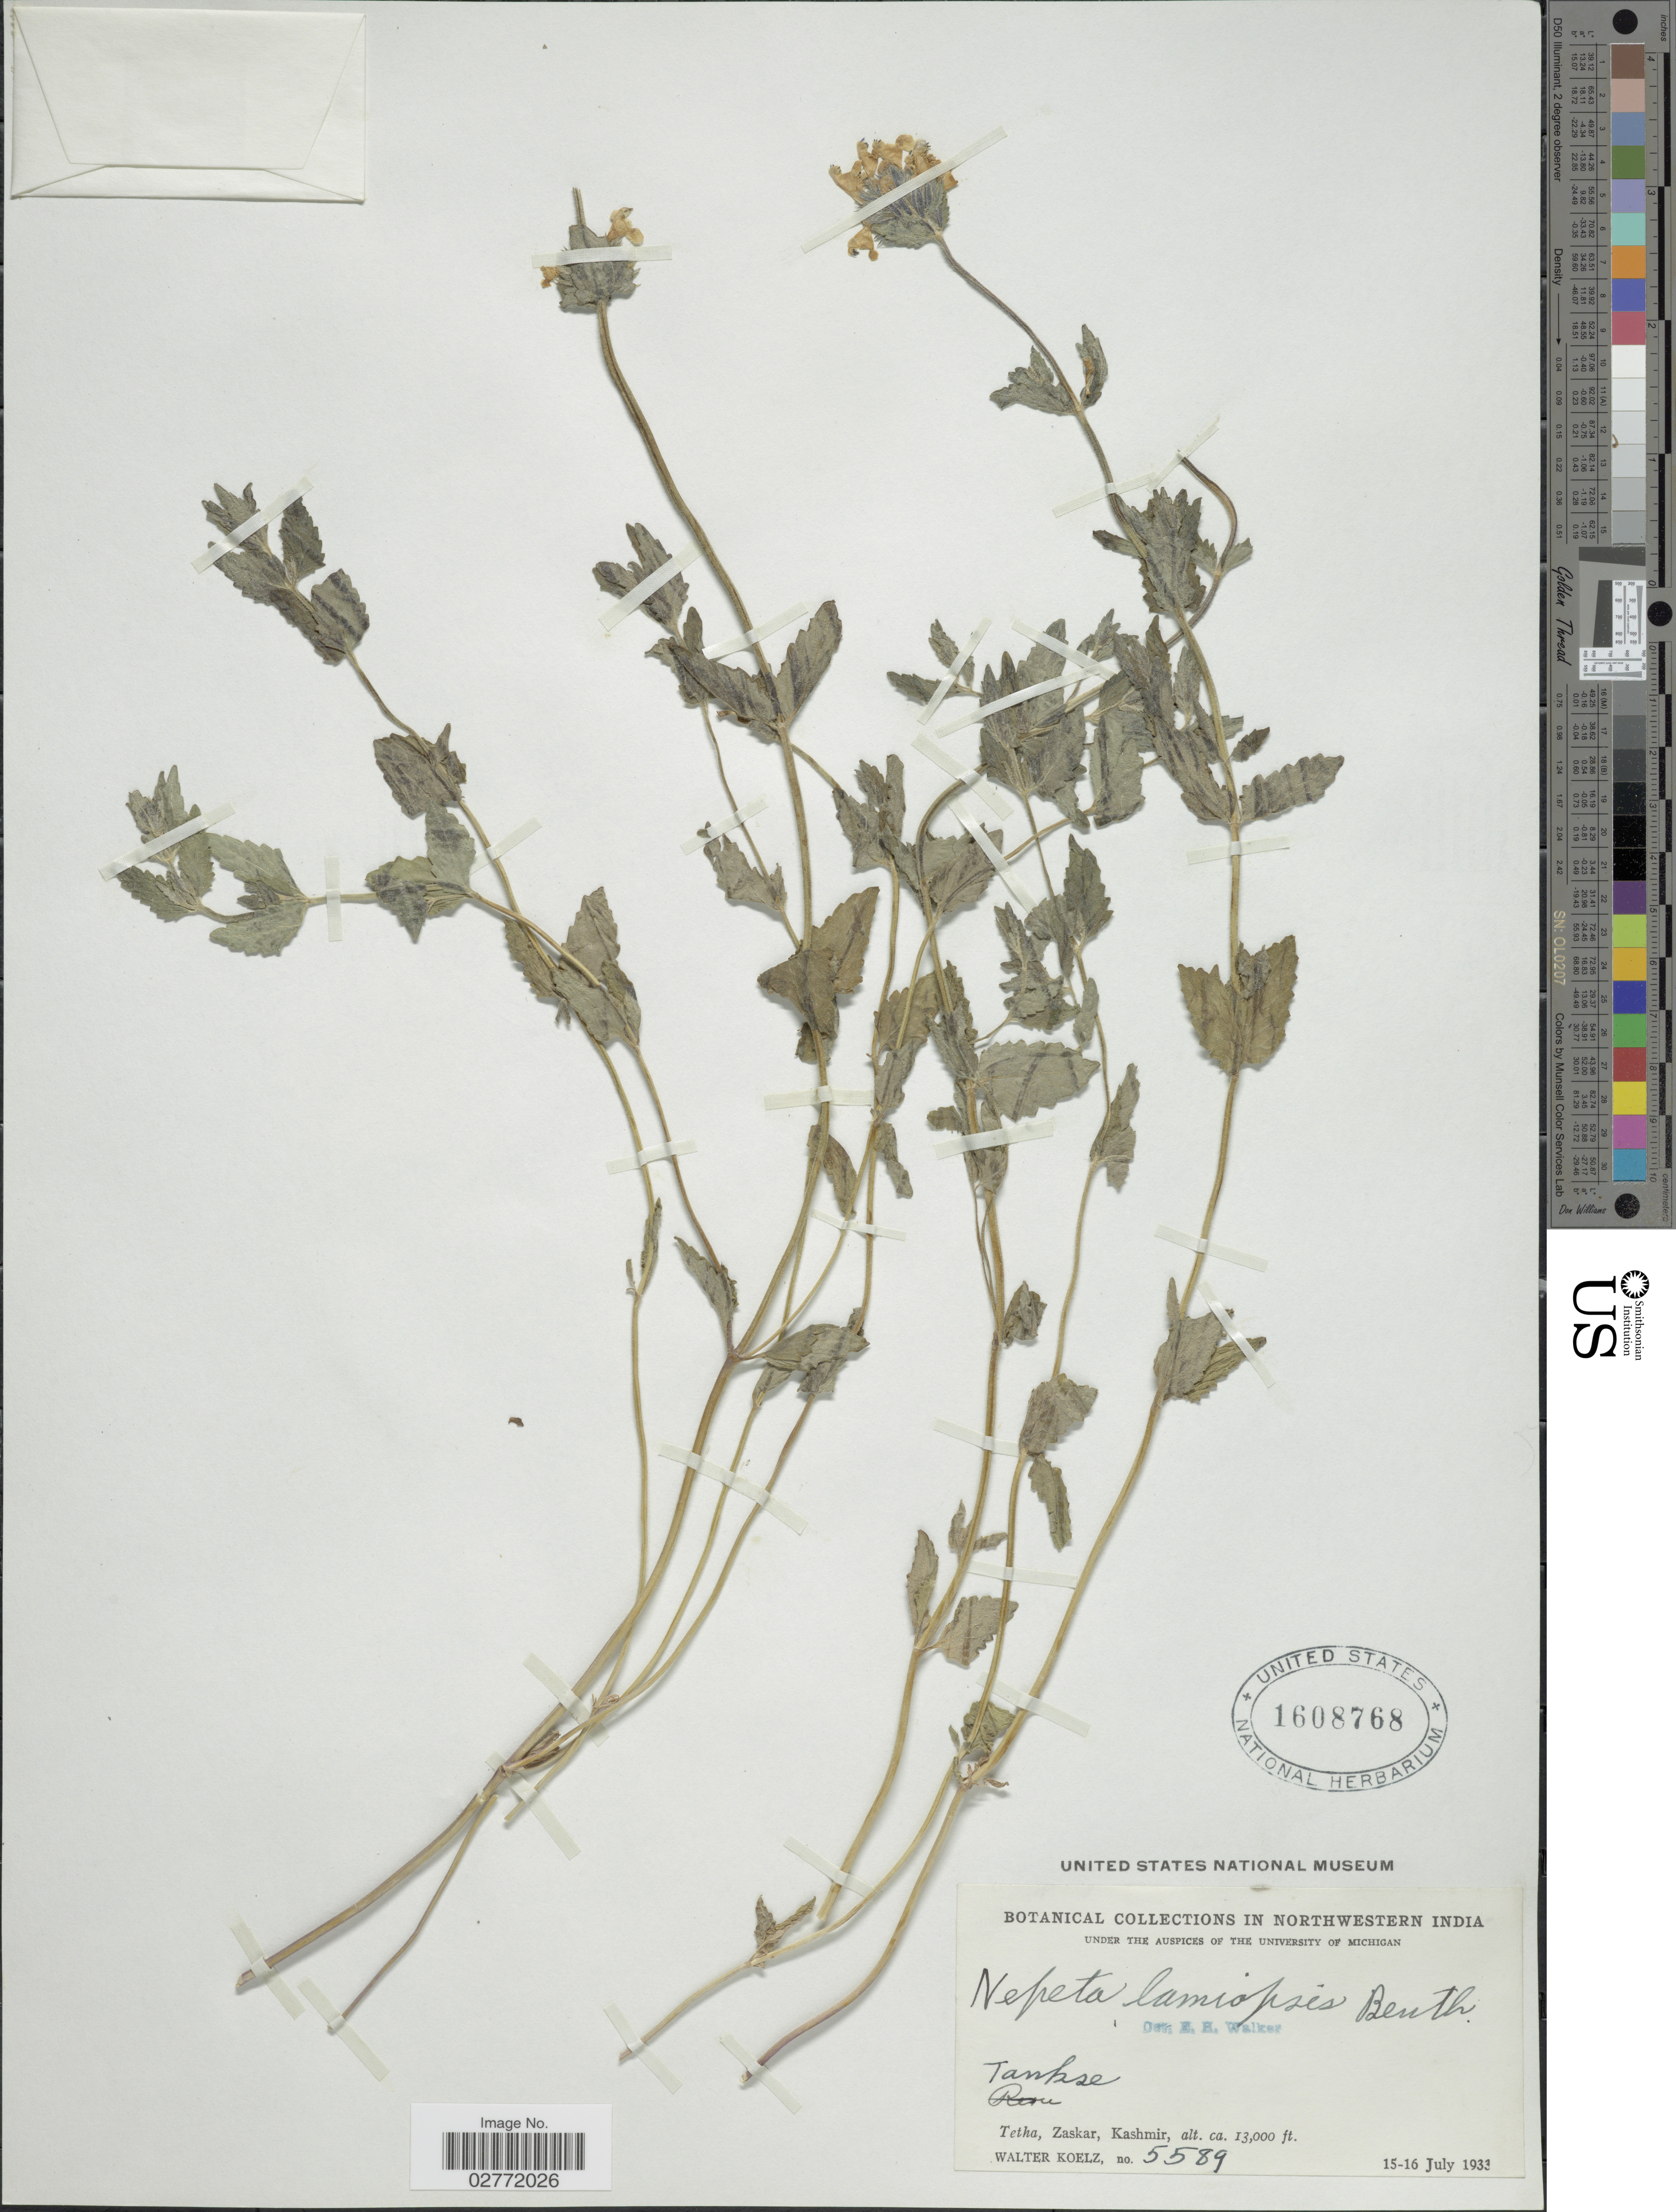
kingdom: Plantae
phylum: Tracheophyta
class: Magnoliopsida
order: Lamiales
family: Lamiaceae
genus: Nepeta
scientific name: Nepeta lamiopsis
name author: Benth. ex Hook. f.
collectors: W. N. Koelz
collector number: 5589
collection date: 1933-07-15/1933-07-16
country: India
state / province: Jammu and Kashmir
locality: Northwestern India, Tankse, Tetha, Zaskar, Kashmir.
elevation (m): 3962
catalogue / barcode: US 1608768